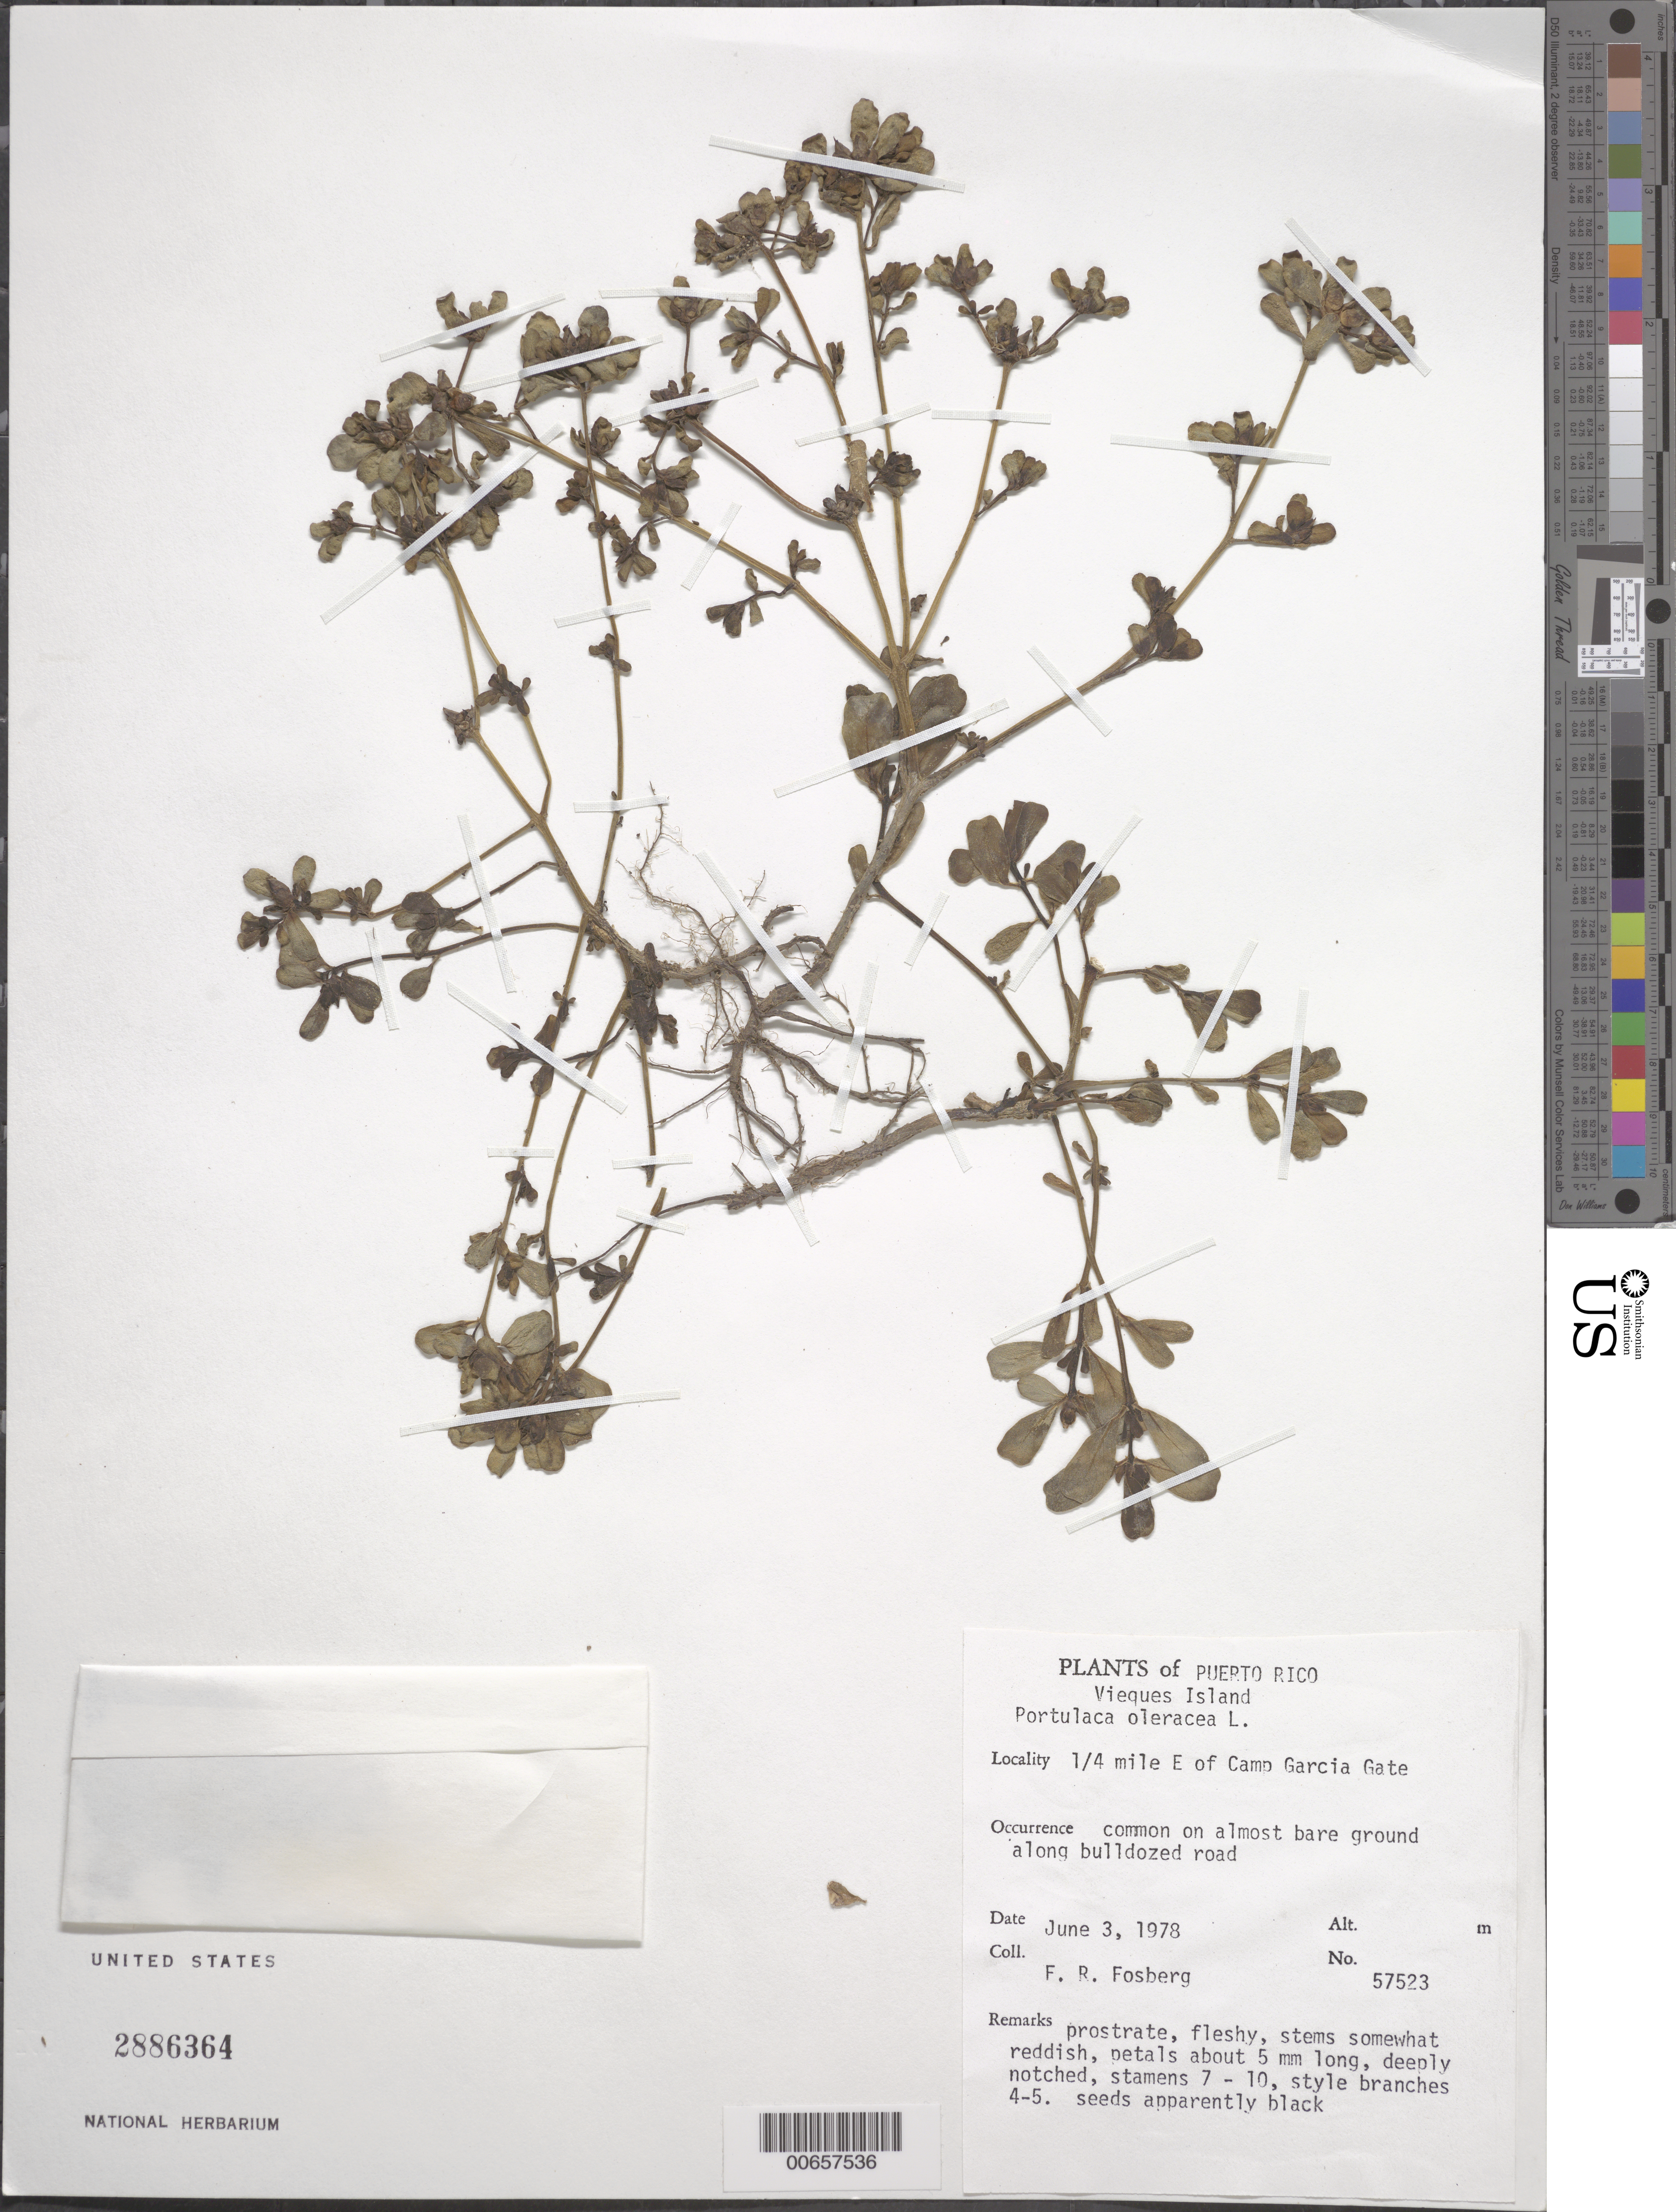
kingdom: Plantae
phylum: Tracheophyta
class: Magnoliopsida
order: Caryophyllales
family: Portulacaceae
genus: Portulaca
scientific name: Portulaca oleracea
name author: L.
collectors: F. R. Fosberg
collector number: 57523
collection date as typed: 03 Jun 1978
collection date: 1978-06-03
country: Puerto Rico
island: Vieques Island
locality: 1/4 mi E of Camp Garcia Gate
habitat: On almost bare ground along bulldozed road.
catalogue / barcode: US 2886364